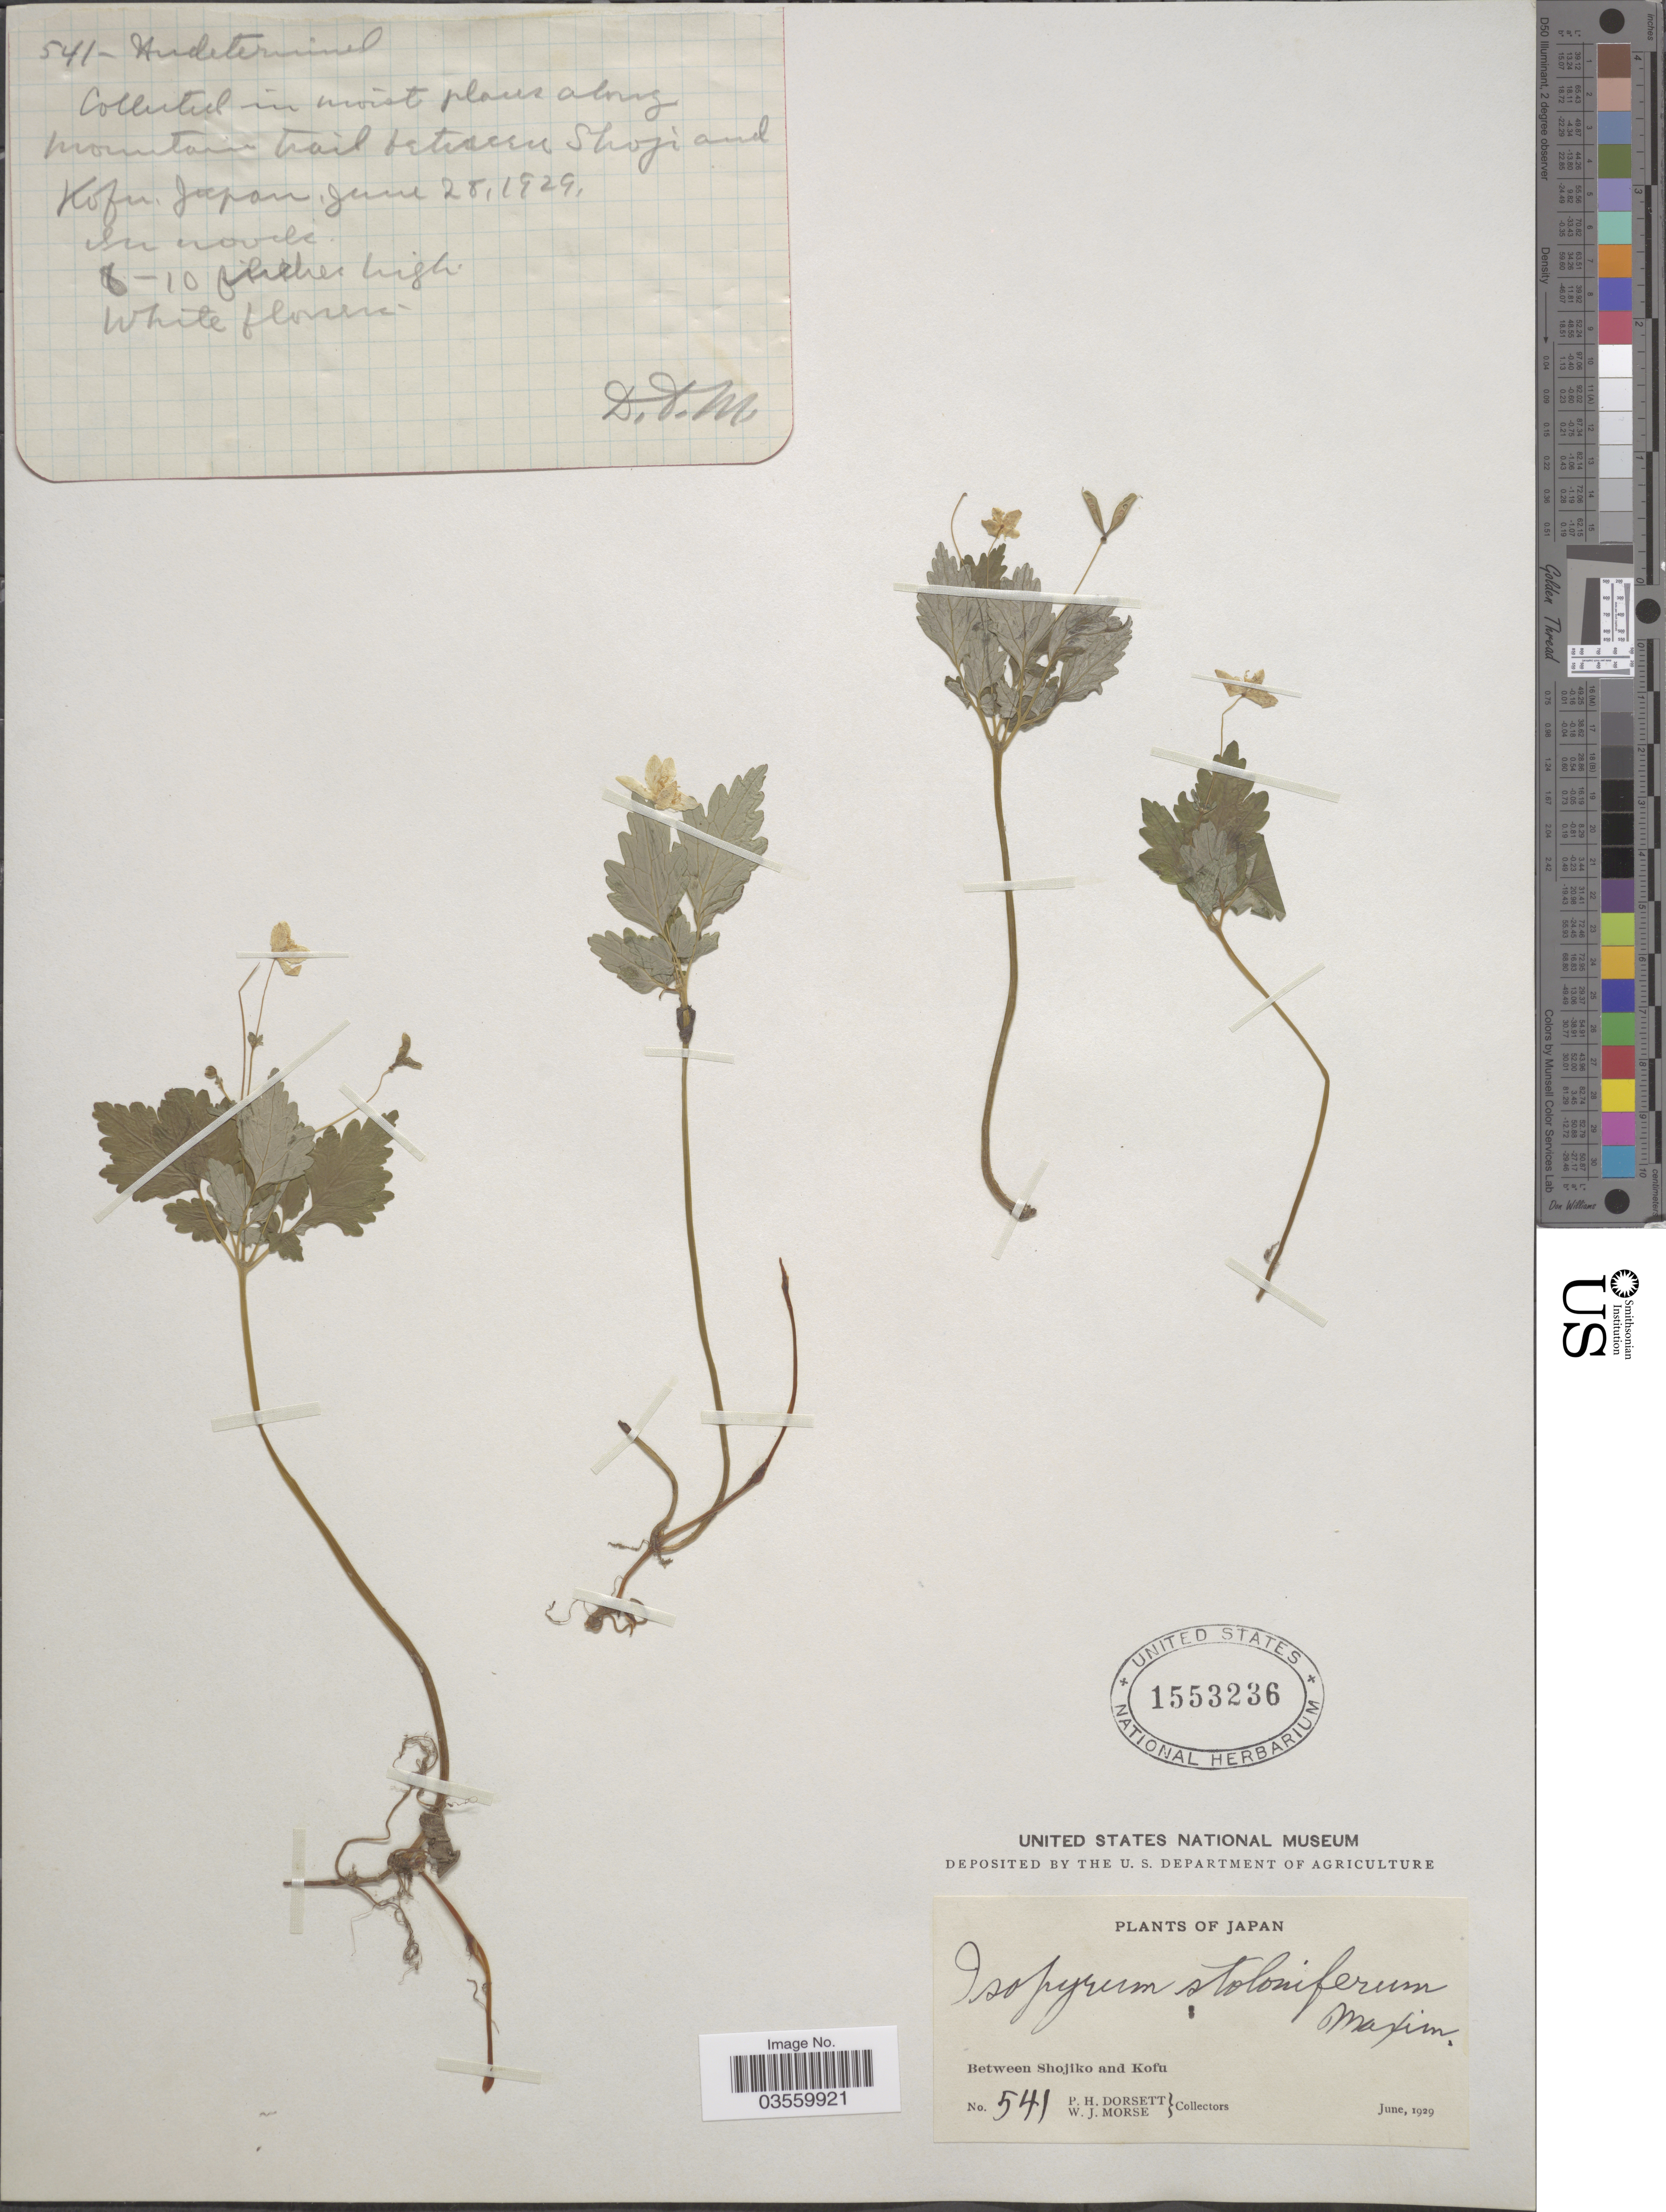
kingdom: Plantae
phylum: Tracheophyta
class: Magnoliopsida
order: Ranunculales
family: Ranunculaceae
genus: Dichocarpum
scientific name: Dichocarpum stoloniferum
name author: (Maxim.) W.T. Wang & P.K. Hsiao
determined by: Strong, Mark T., (BOT), Smithsonian Institution - National Museum of Natural History (UNITED STATES)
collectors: P. H. Dorsett & W. J. Morse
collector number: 541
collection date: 1929-06-28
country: Japan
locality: Along mountain trail between Shojiko and Kofu.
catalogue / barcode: US 1553236